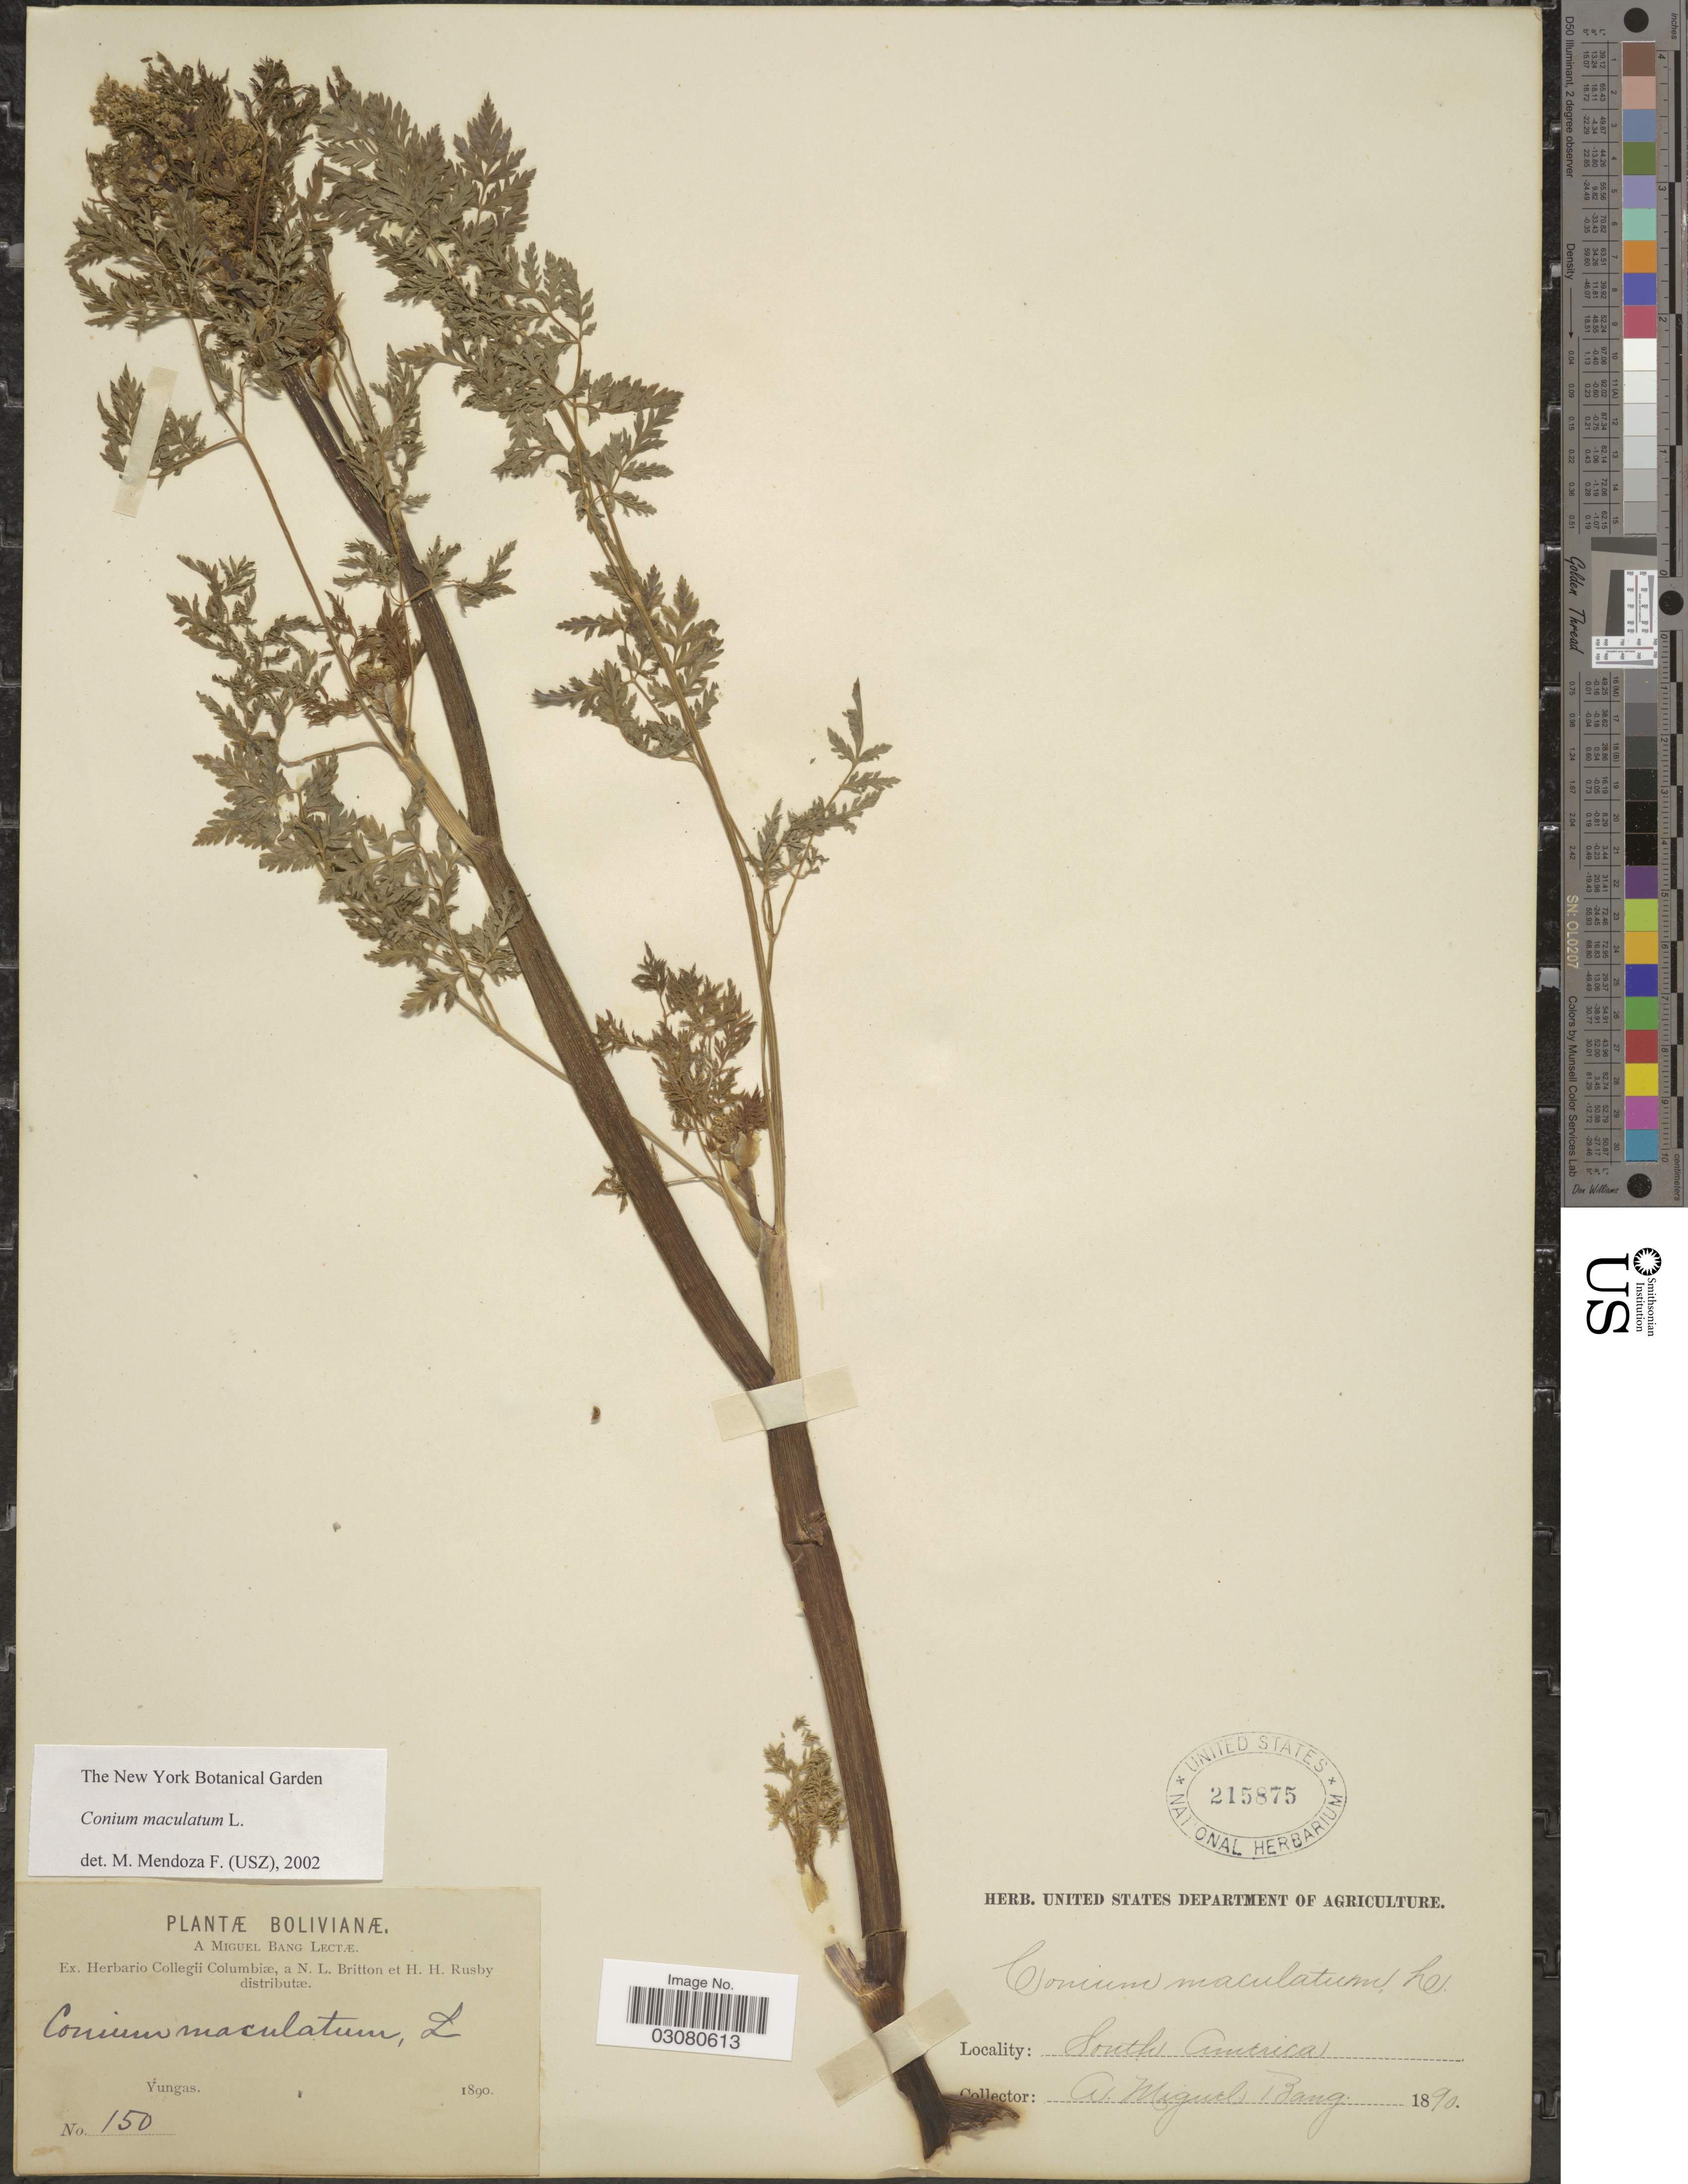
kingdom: Plantae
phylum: Tracheophyta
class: Magnoliopsida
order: Apiales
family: Apiaceae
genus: Conium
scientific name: Conium maculatum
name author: L.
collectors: M. Bang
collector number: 150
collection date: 1890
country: Bolivia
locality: Bolivianæ. Yungas.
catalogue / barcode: US 215875